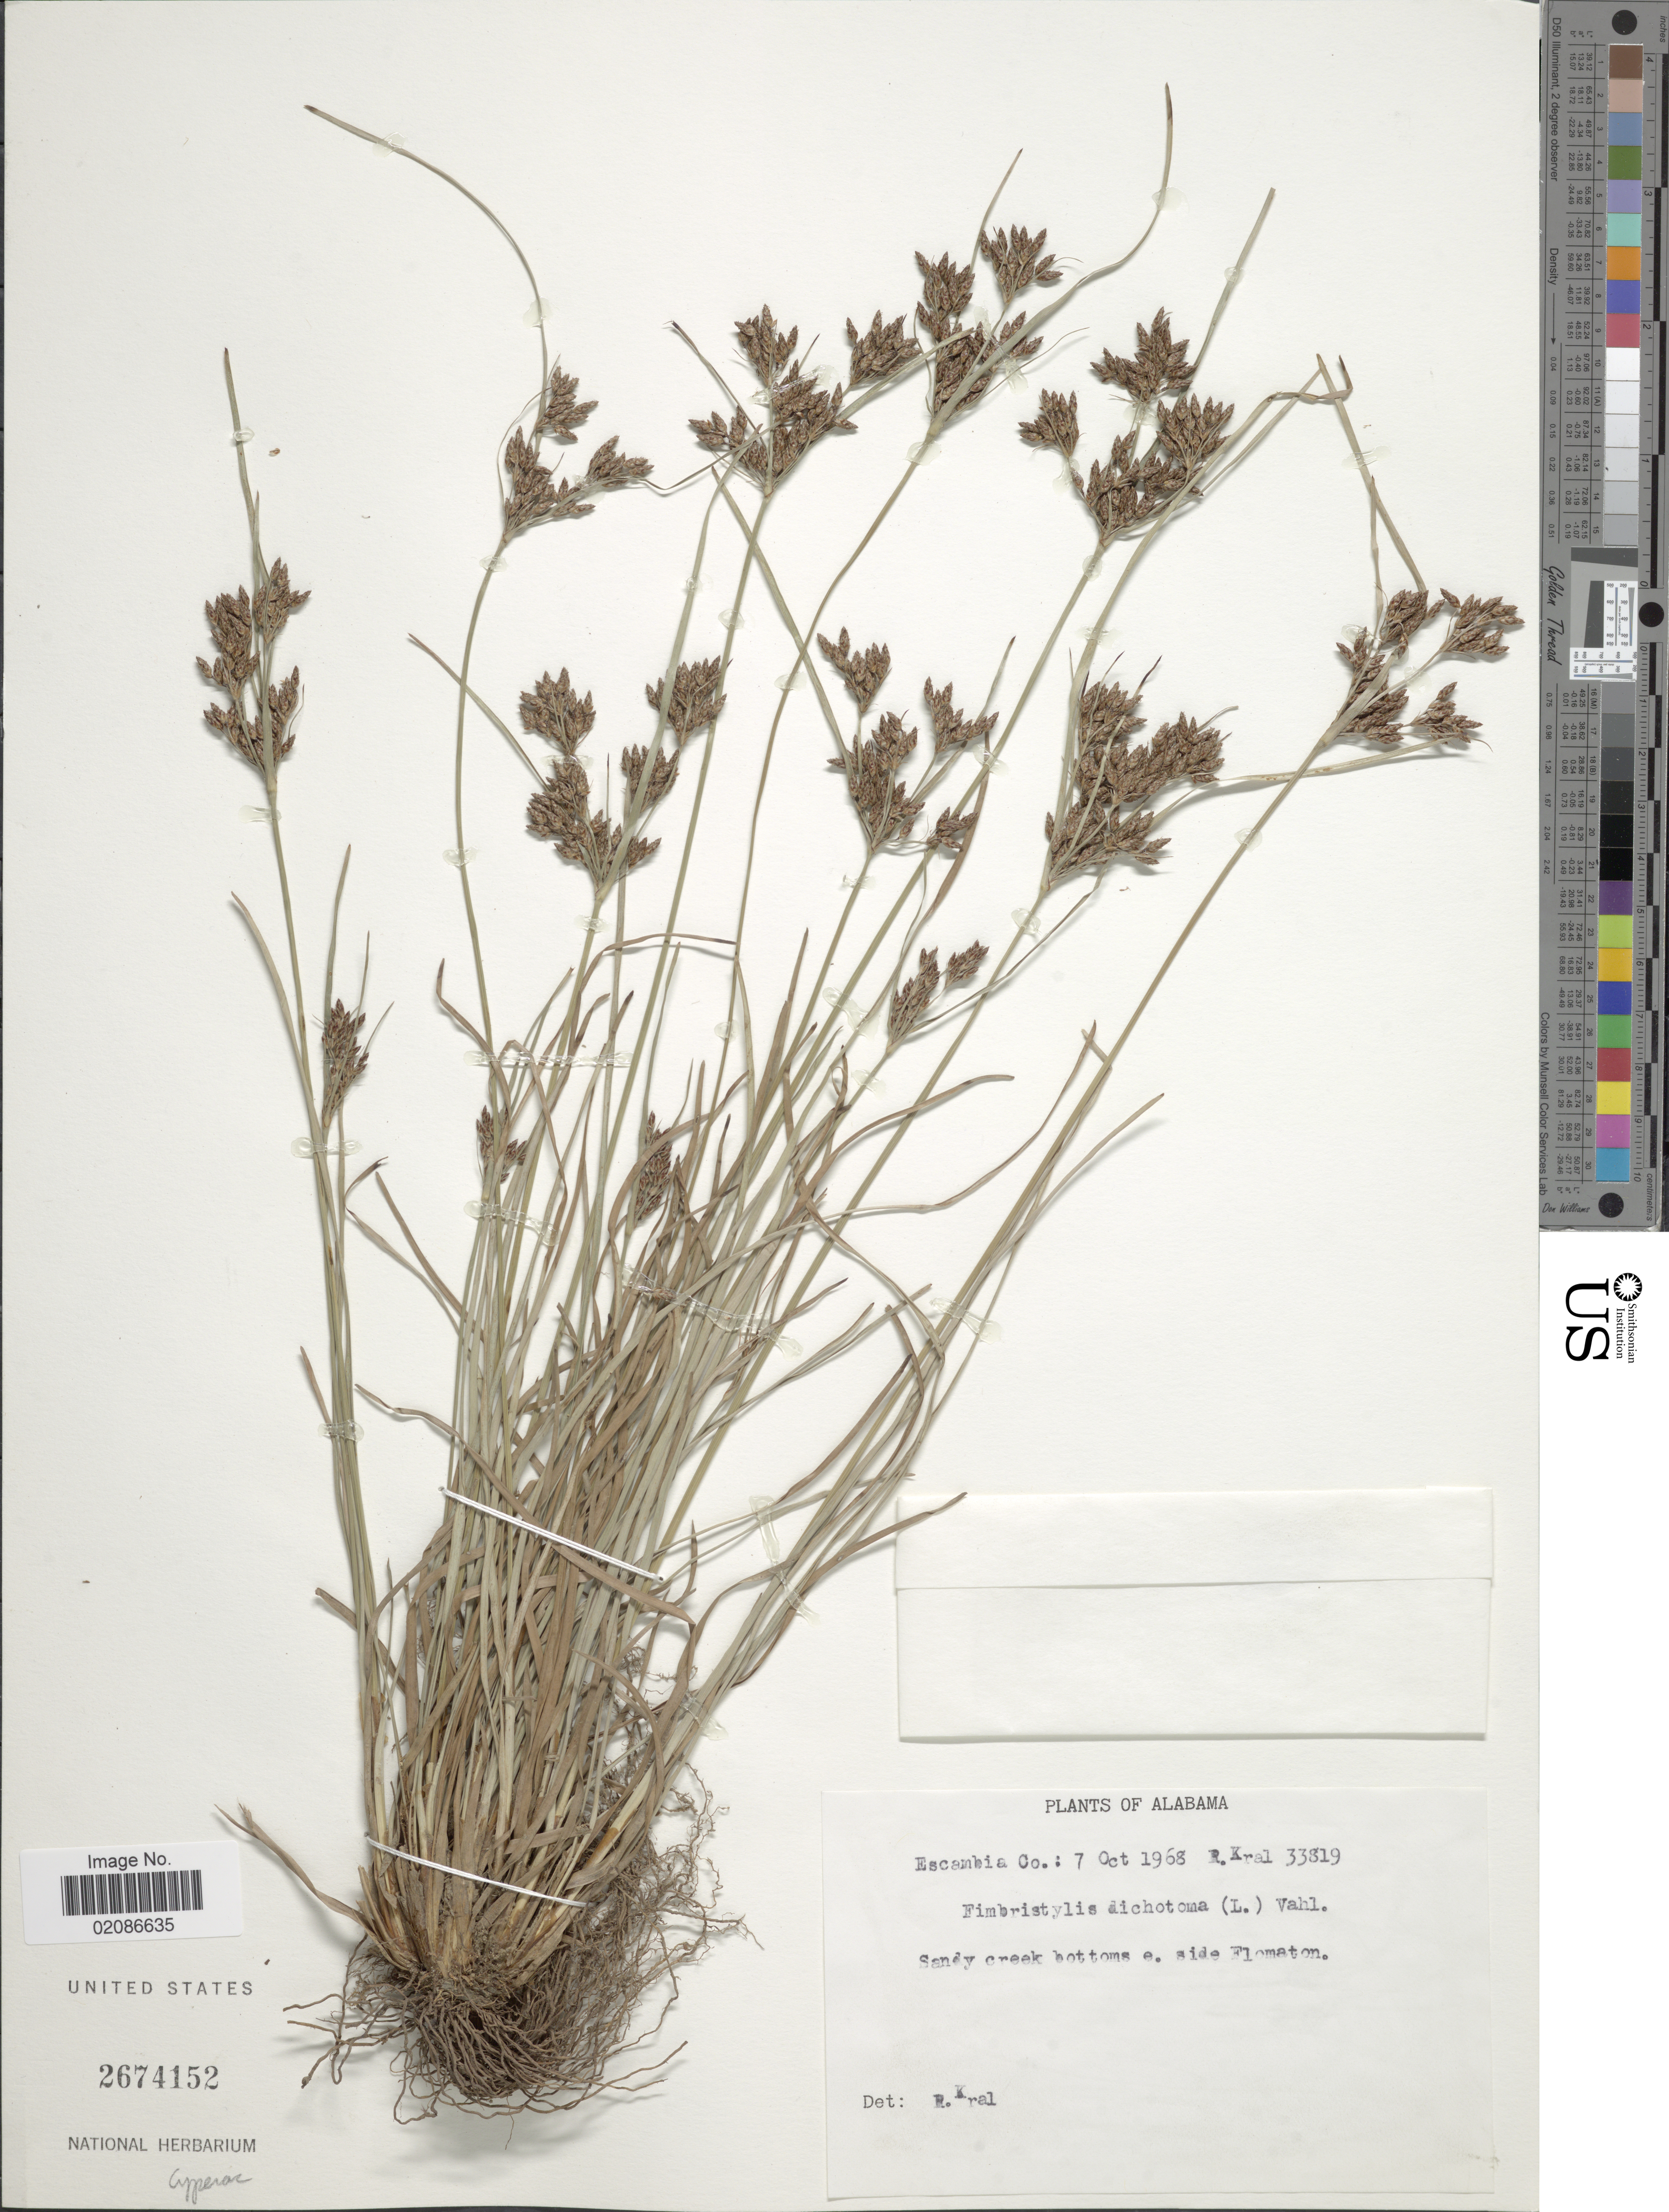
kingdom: Plantae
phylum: Tracheophyta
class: Liliopsida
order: Poales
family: Cyperaceae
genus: Fimbristylis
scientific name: Fimbristylis dichotoma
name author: (L.) Vahl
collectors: R. Kral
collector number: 33819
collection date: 1968-10-07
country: United States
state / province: Alabama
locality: Escambia Co.: Sandy creaak bottoms e. side Flomaton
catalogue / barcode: US 2674152